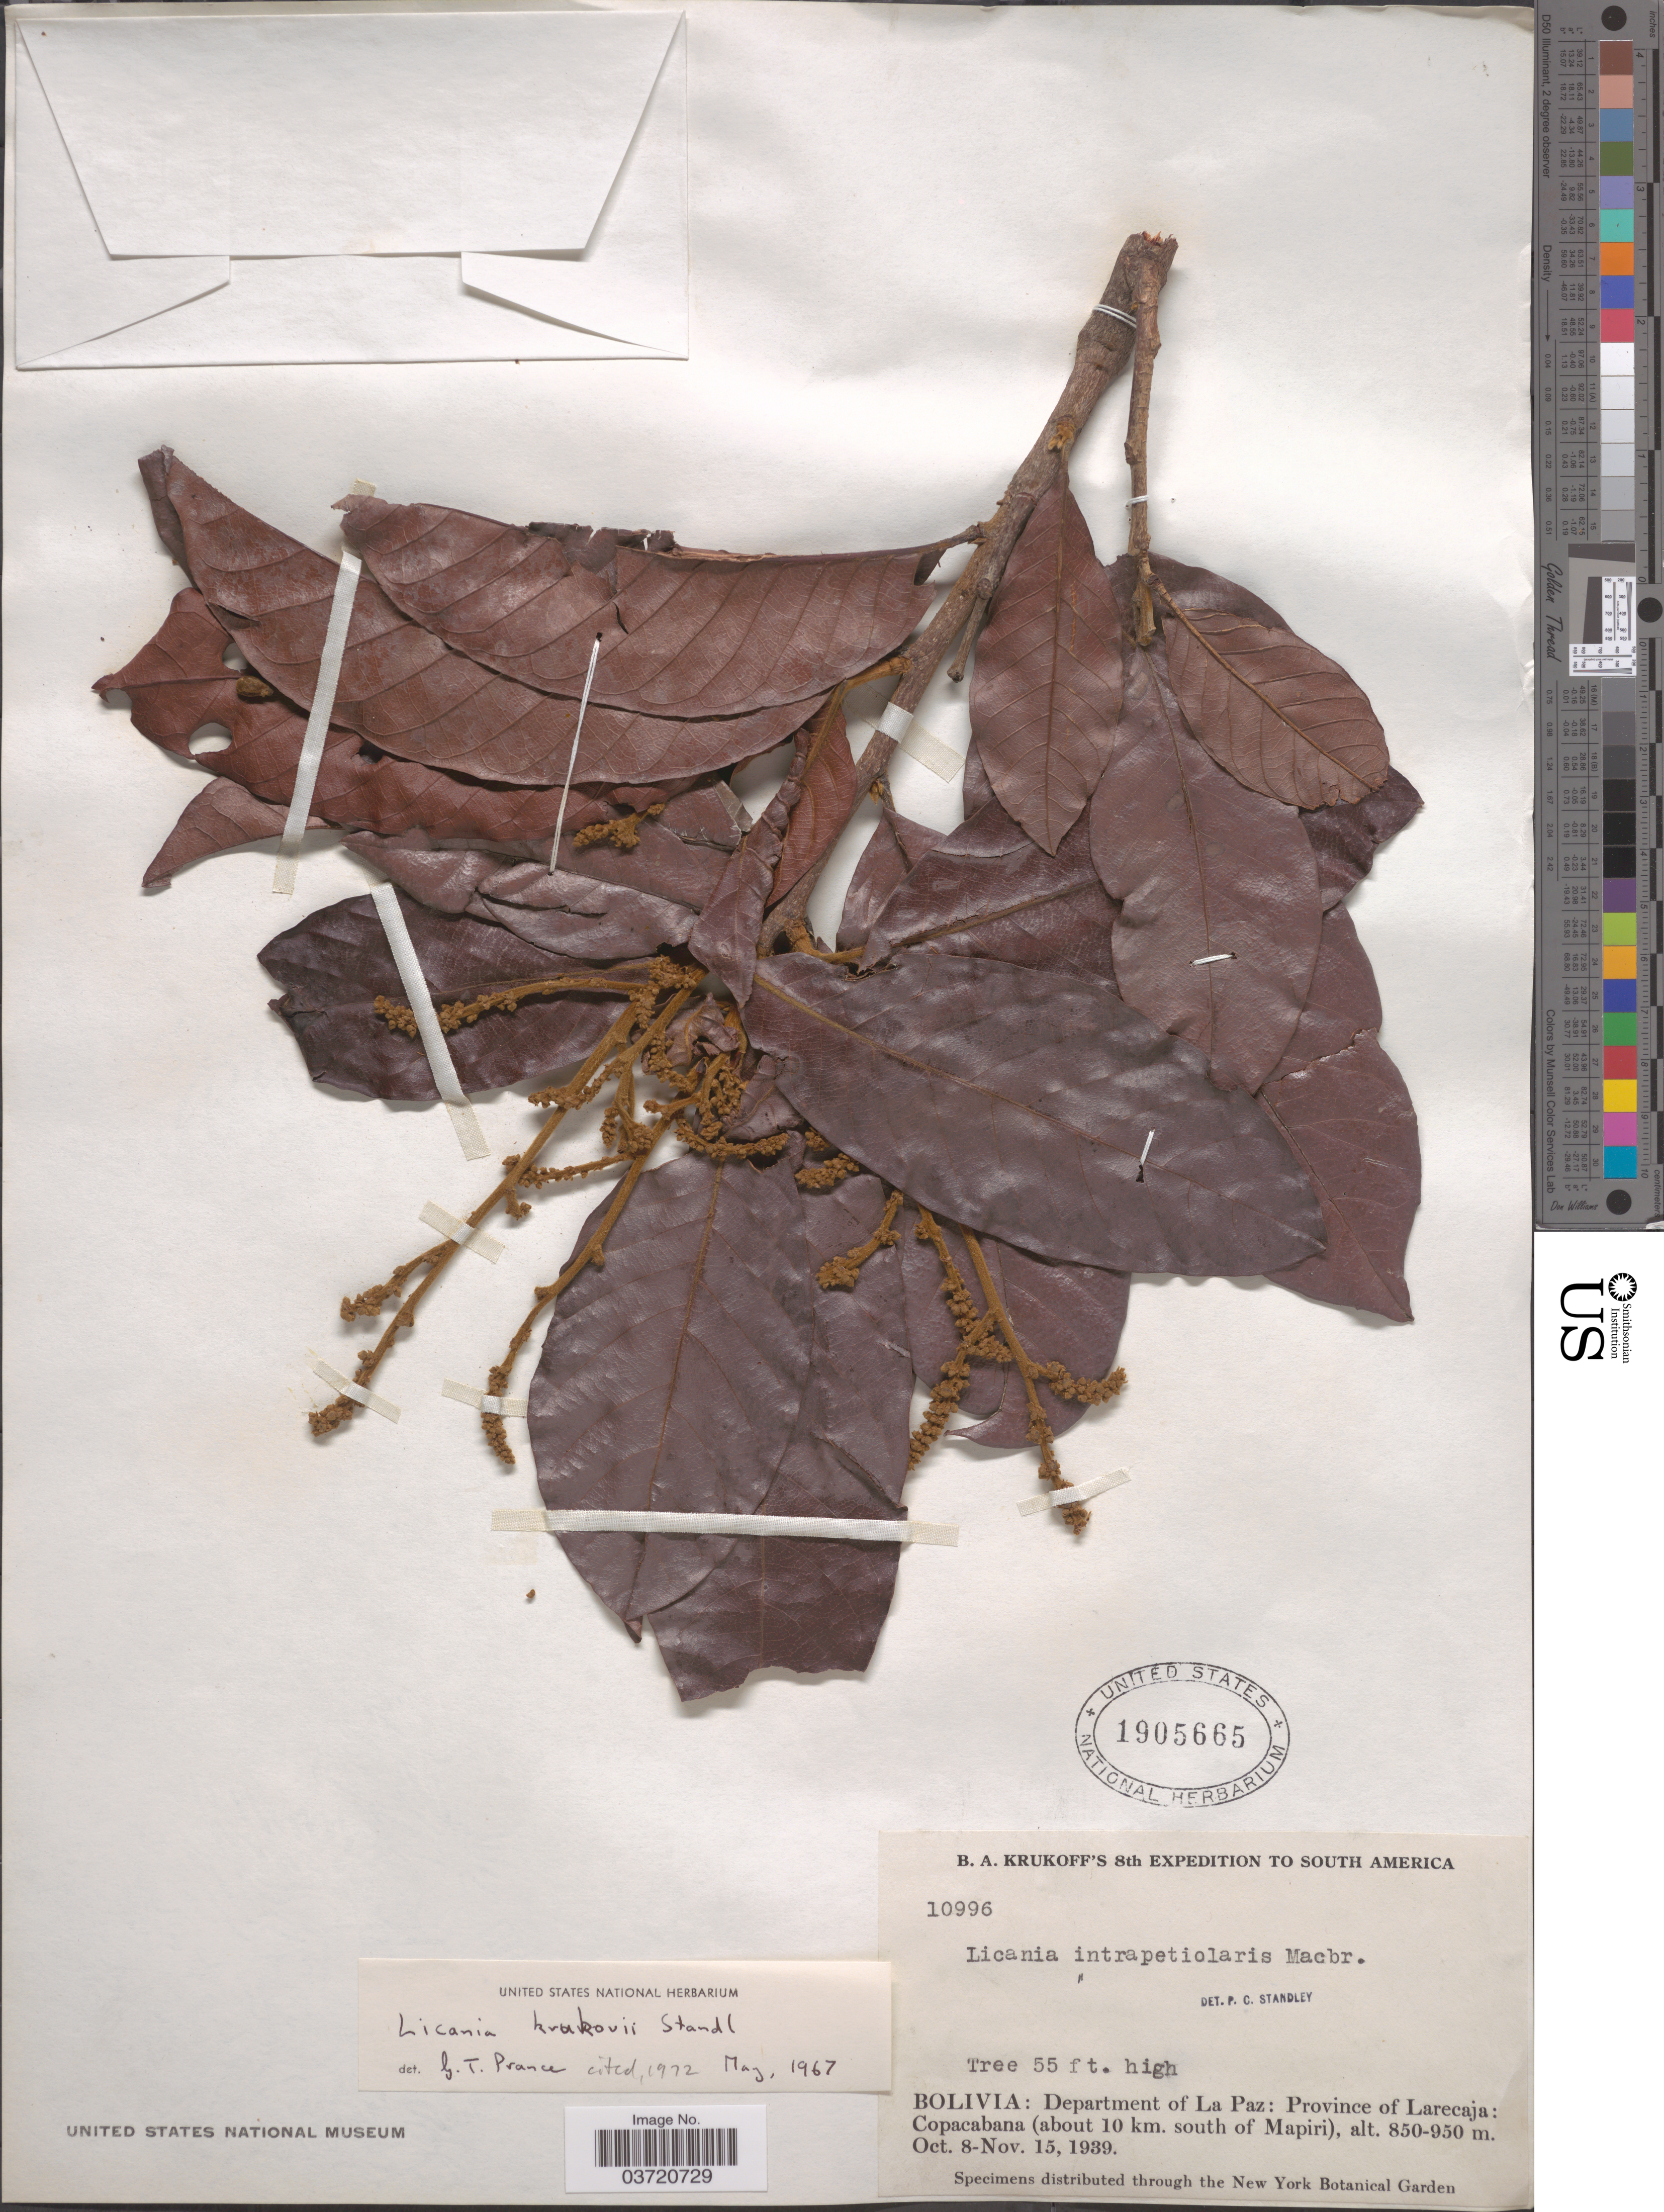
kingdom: Plantae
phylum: Tracheophyta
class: Magnoliopsida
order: Malpighiales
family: Chrysobalanaceae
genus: Hymenopus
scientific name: Hymenopus krukovii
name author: (Standl.) Sothers & Prance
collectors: B. A. Krukoff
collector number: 10996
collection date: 1939-10-08/1939-11-15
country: Bolivia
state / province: La Paz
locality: Department of La Paz: Province of Larecaja: Copacabana (about 10 km. south of Mapiri).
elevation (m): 850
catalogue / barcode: US 1905665